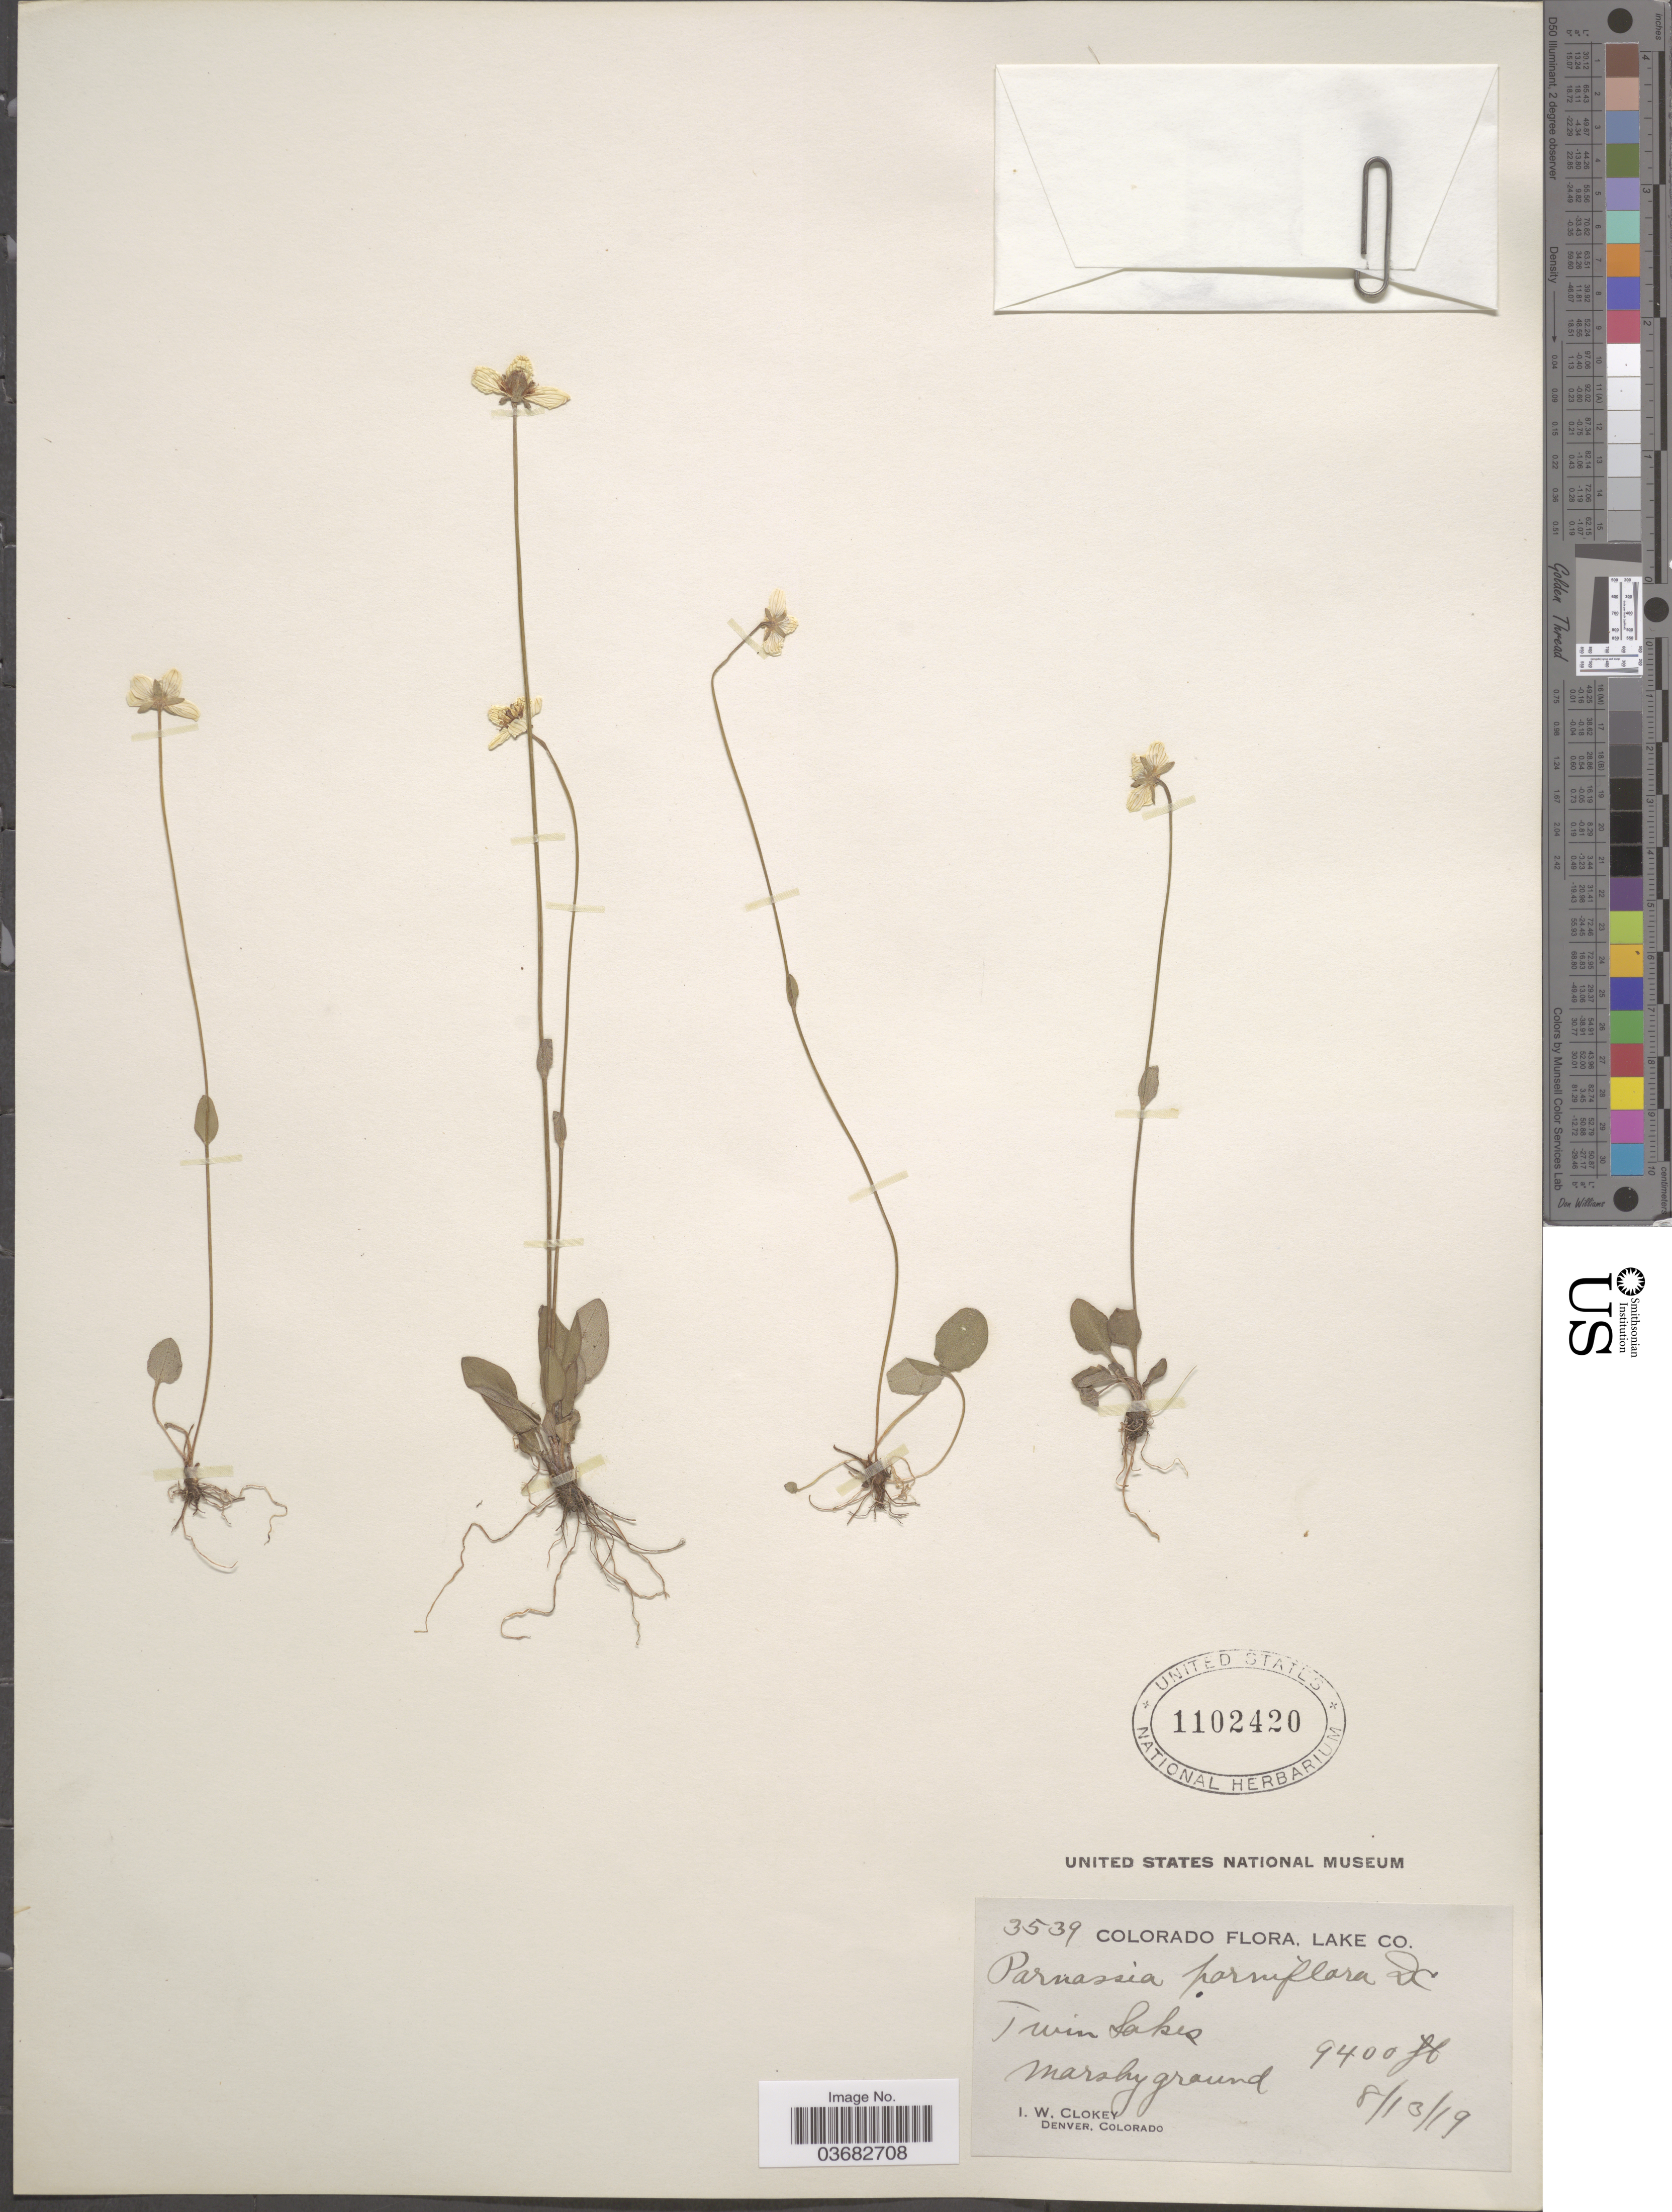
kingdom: Plantae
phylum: Tracheophyta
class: Magnoliopsida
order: Celastrales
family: Parnassiaceae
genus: Parnassia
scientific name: Parnassia parviflora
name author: DC.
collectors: I. W. Clokey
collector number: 3539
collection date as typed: Transcribed d/m/y: 13/8/19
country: United States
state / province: Colorado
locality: Lake Co. Twin Lakes.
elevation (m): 2865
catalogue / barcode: US 1102420